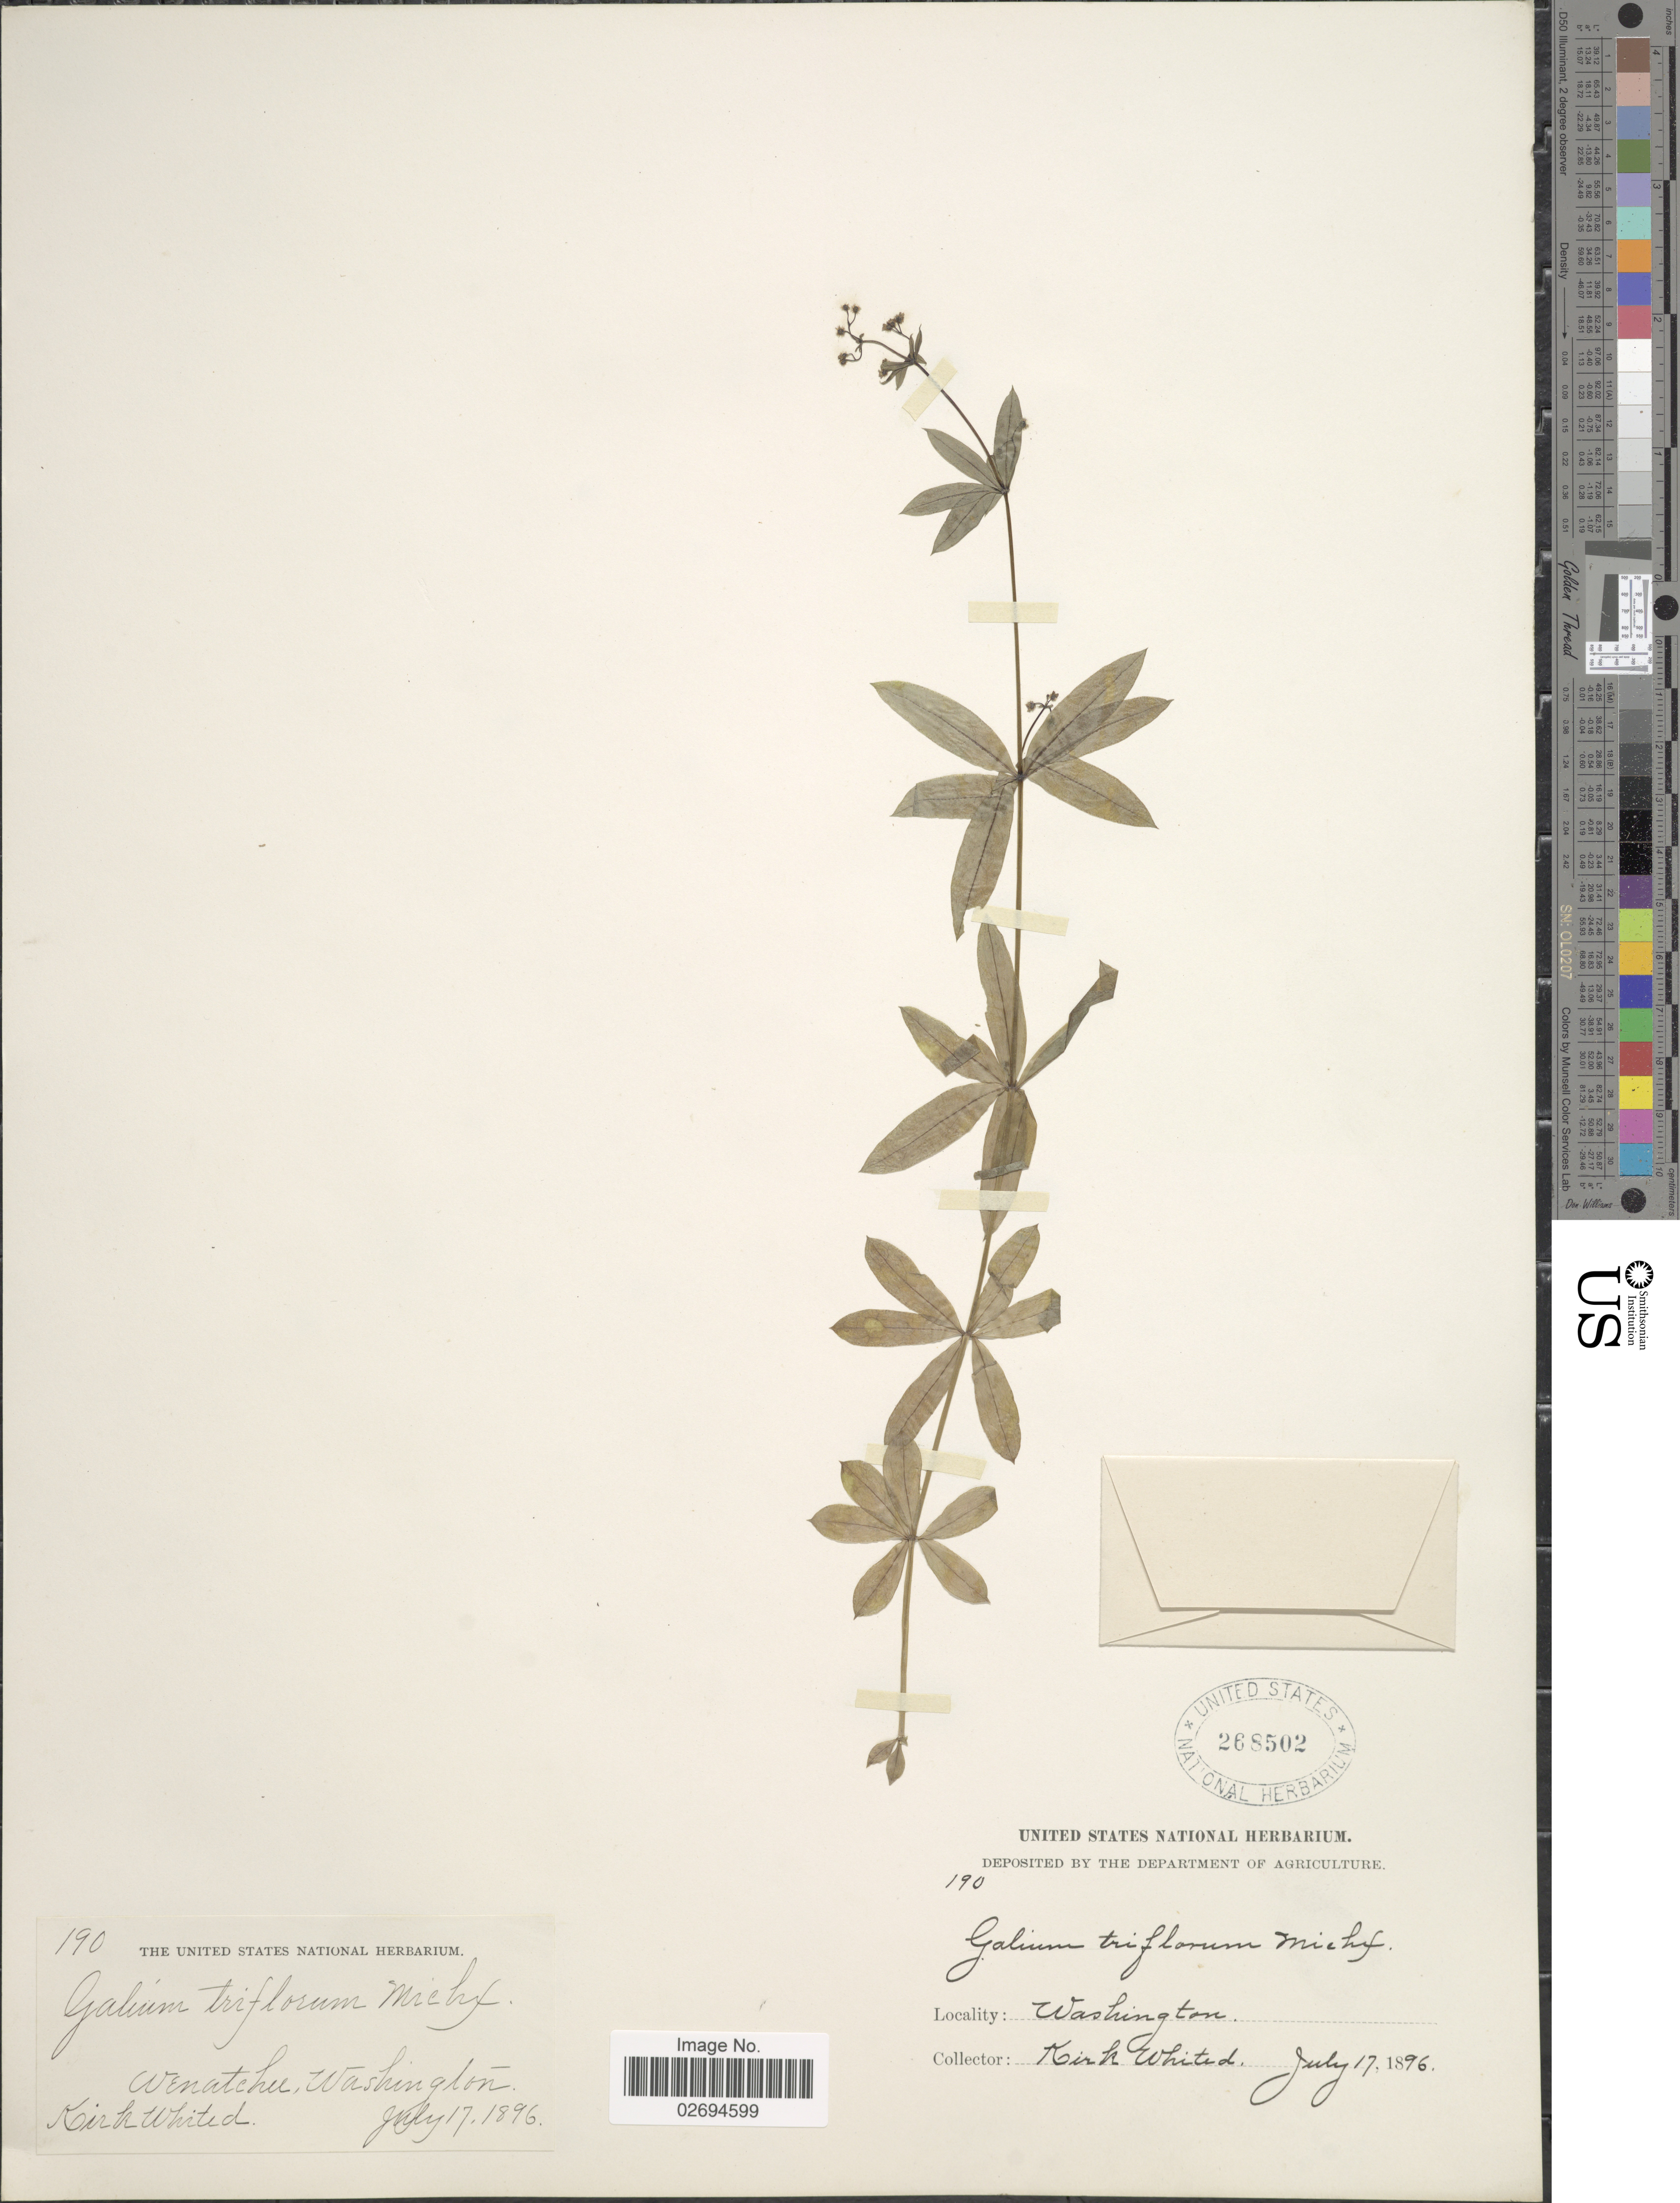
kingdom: Plantae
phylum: Tracheophyta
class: Magnoliopsida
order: Gentianales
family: Rubiaceae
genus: Galium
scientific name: Galium triflorum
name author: Michx.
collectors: K. Whited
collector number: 190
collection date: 1896-07-17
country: United States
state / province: Washington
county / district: Chelan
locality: Wenatchee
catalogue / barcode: US 268502